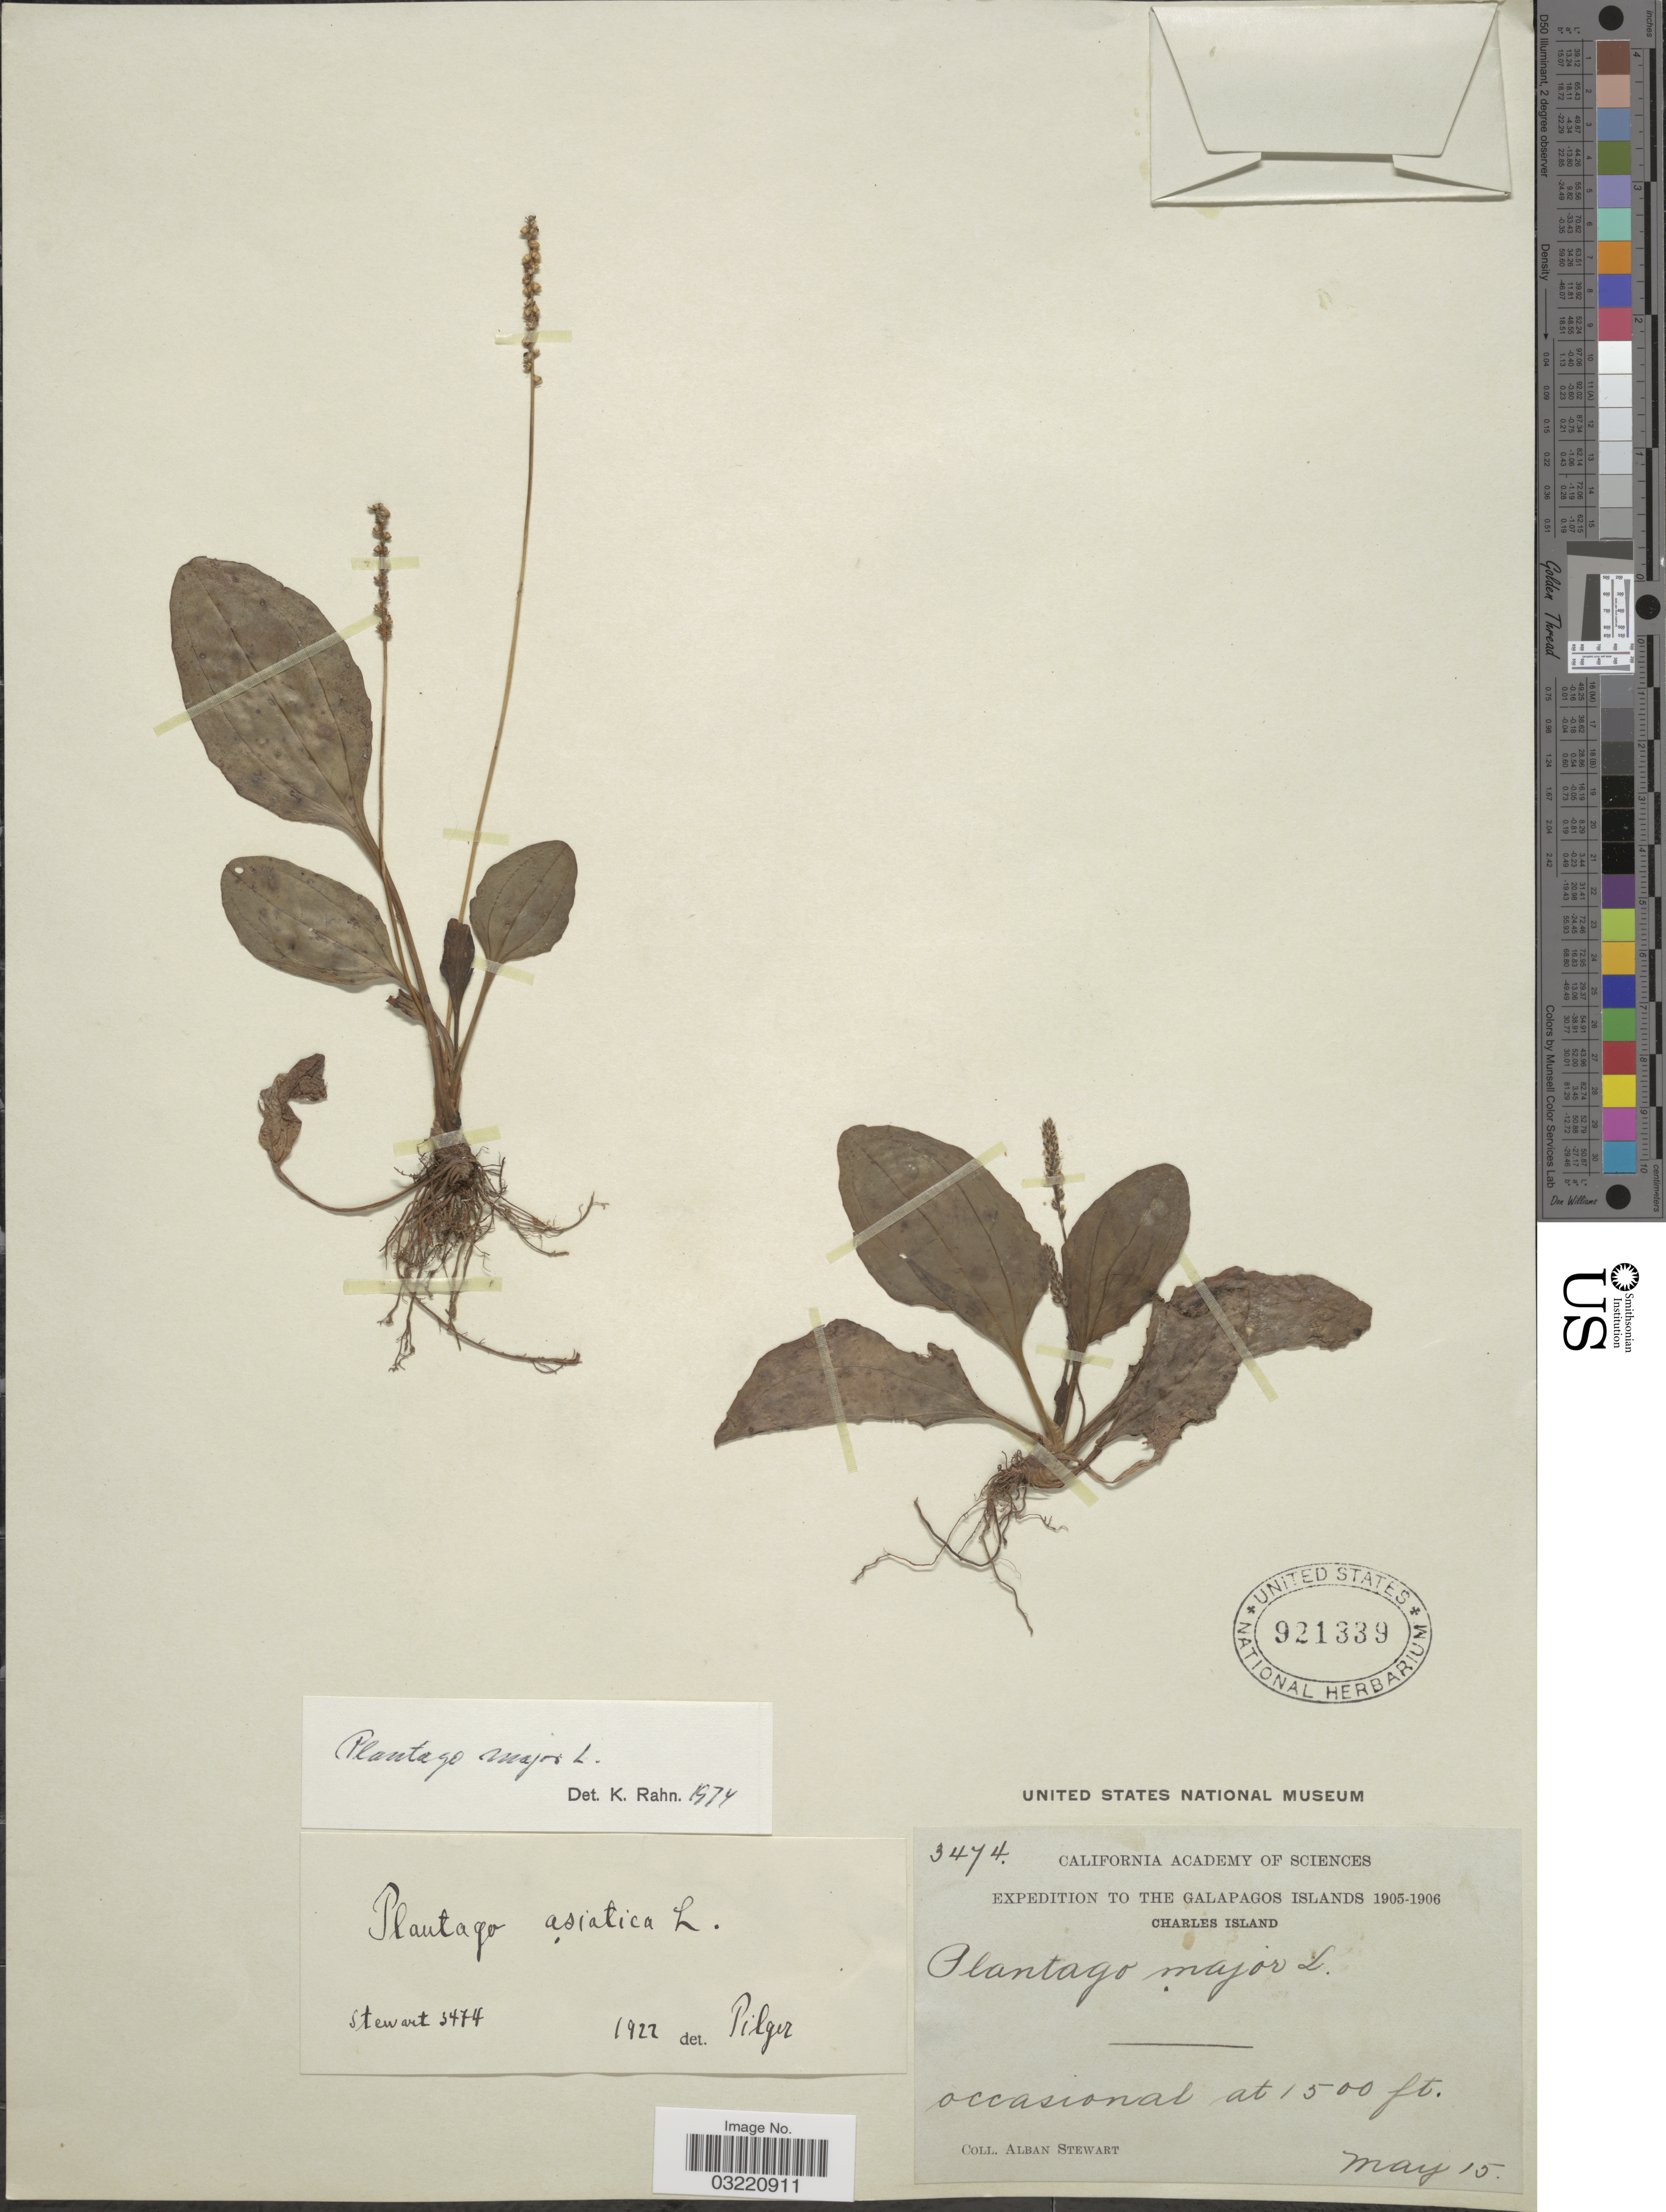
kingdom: Plantae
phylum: Tracheophyta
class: Magnoliopsida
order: Lamiales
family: Plantaginaceae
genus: Plantago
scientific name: Plantago major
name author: L.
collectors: A. Stewart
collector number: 3474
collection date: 1905-05-15/1906-05-15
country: Ecuador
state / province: Colón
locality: Galapagos Islands. Charles Island.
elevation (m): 457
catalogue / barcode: US 921339